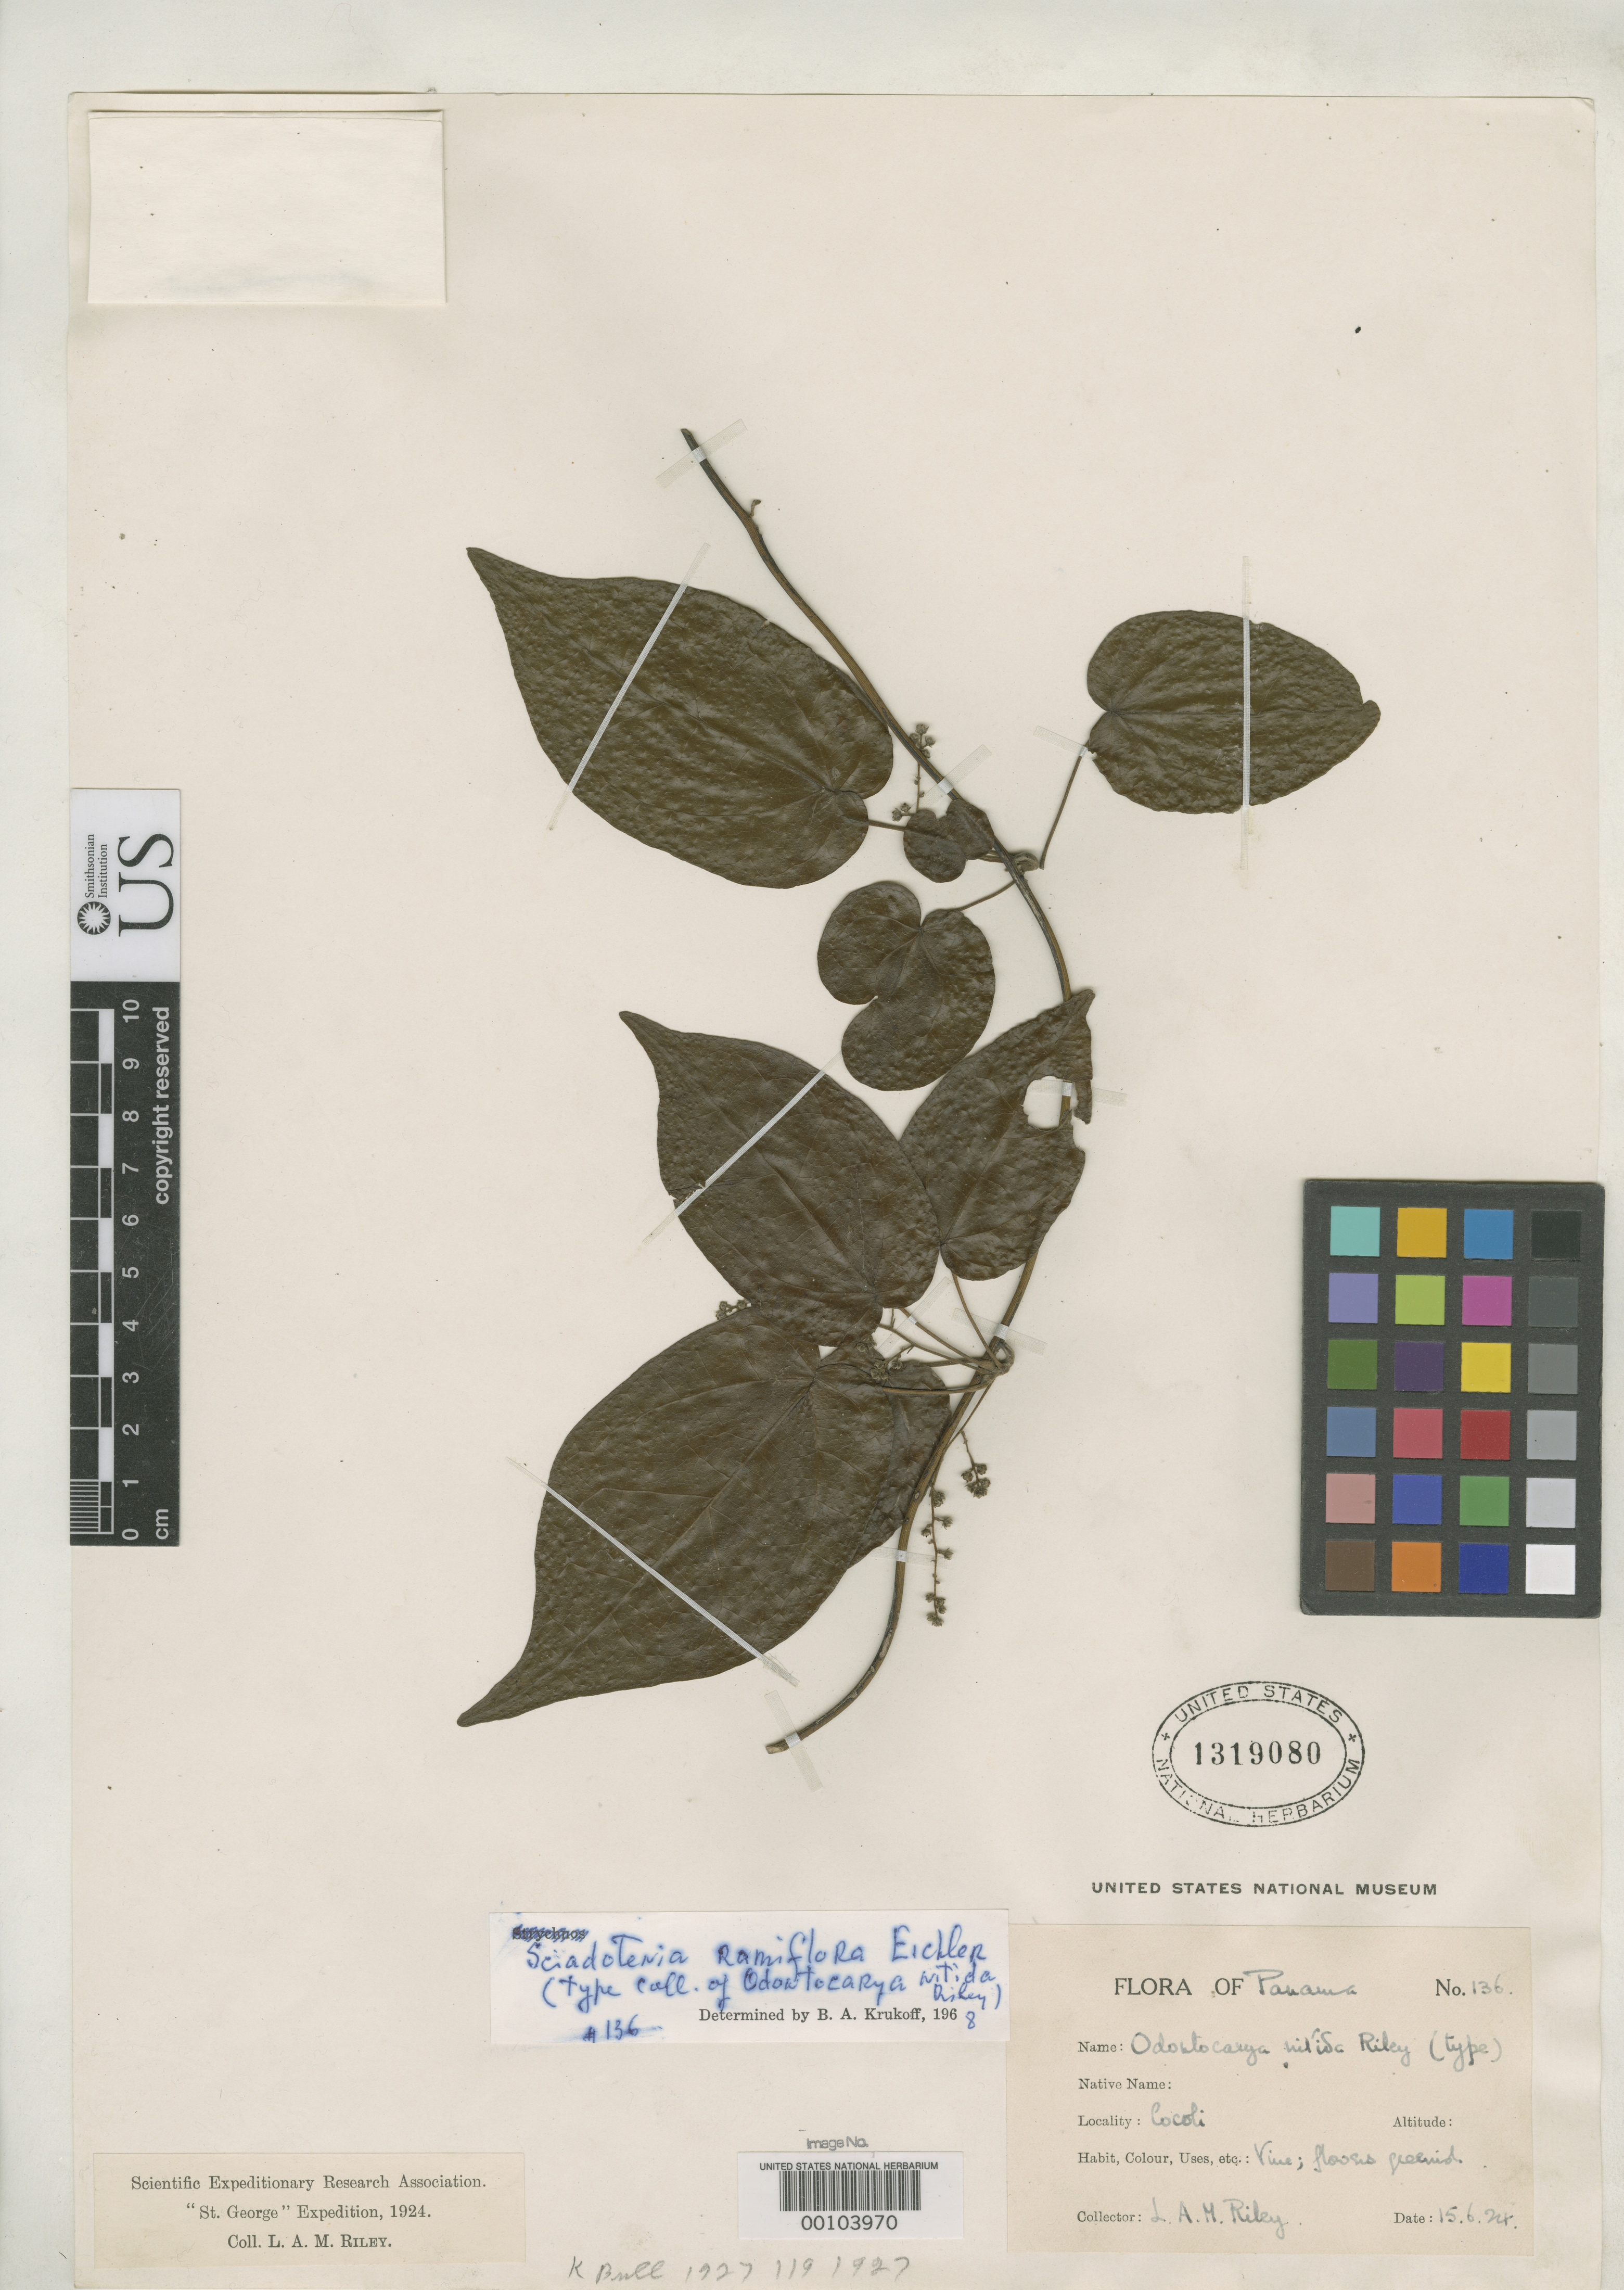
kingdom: Plantae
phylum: Tracheophyta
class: Magnoliopsida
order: Ranunculales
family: Menispermaceae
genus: Odontocarya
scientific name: Odontocarya nitida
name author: L. Riley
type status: Isotype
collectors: L. A. M. Riley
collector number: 136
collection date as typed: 15 Jun 1924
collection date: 1924-06-15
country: Panama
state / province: Panamá Oeste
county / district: Canal Zone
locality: Cocoli.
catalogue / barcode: US 1319080